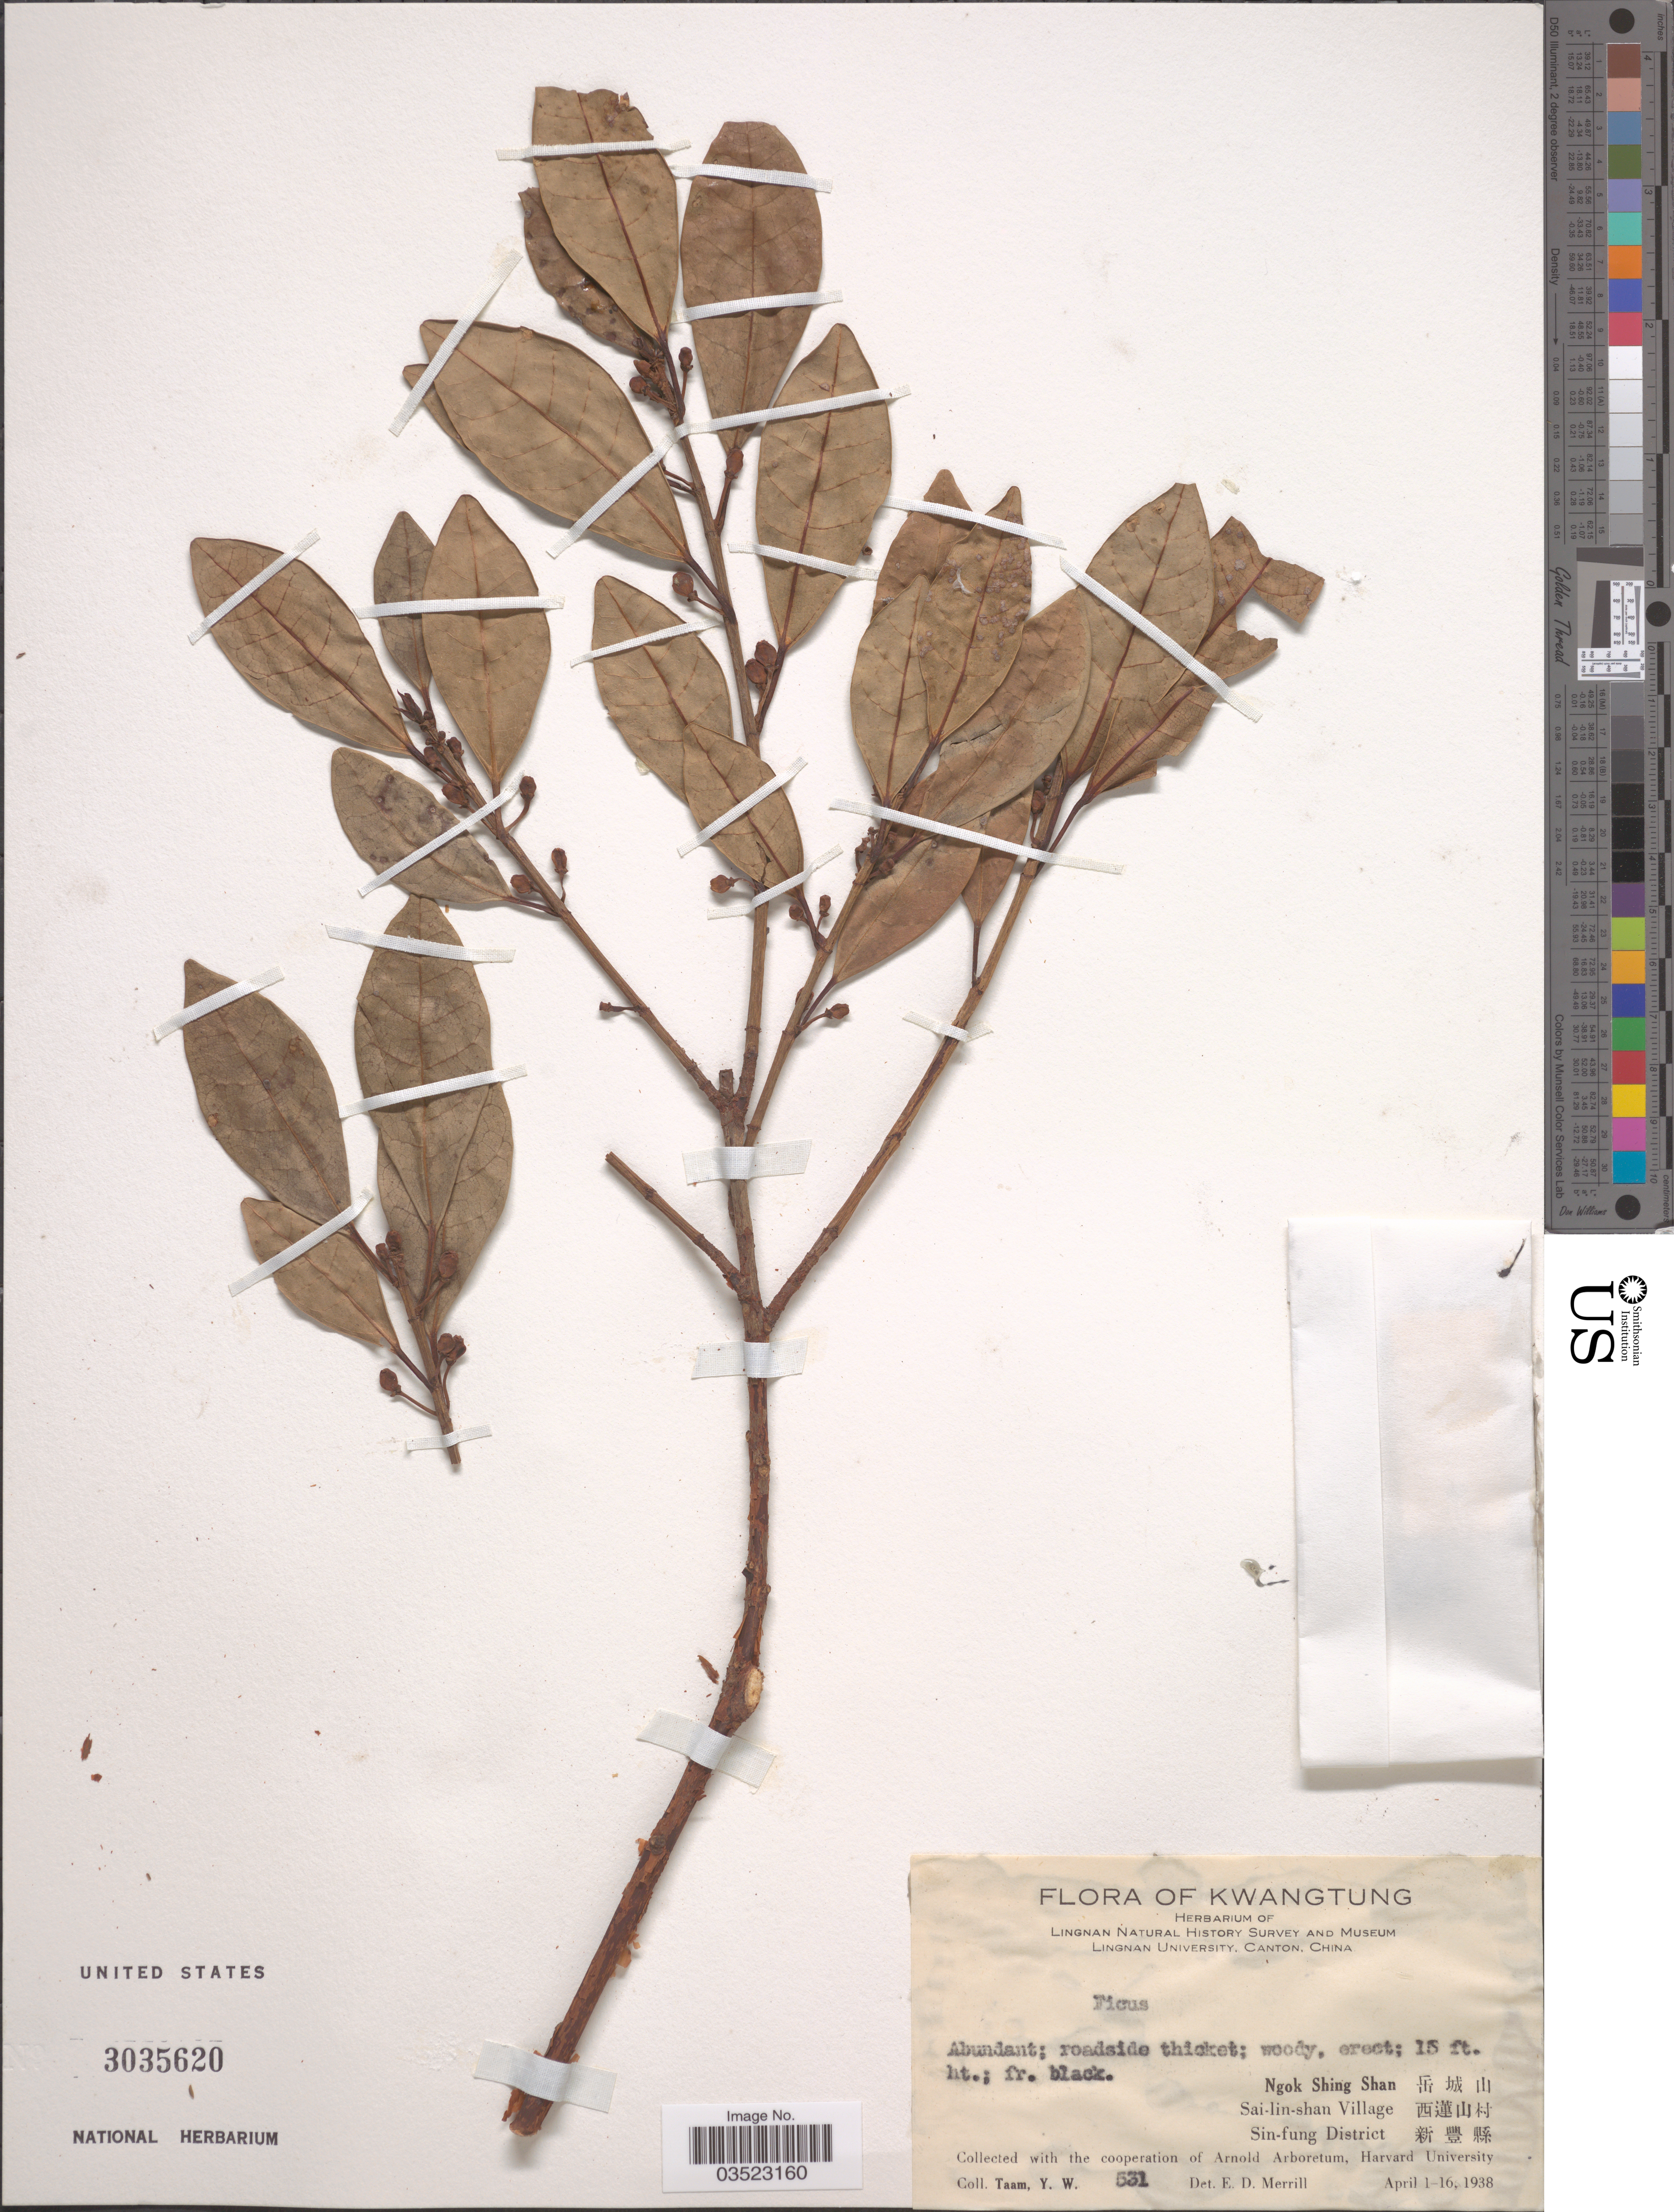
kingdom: Plantae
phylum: Tracheophyta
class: Magnoliopsida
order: Rosales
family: Moraceae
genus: Ficus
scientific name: Ficus sp.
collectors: Y. W. Taam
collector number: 531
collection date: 1938-04-01/1938-04-16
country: China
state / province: Guangdong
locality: Kwangtung. Lingnan Natural History Survey and Museum Lingnan University. Ngok Shing Shan [Foreign script] Sai-lin-shan Village [Foreign script] Sin-fung District [Foreign script].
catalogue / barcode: US 3035620